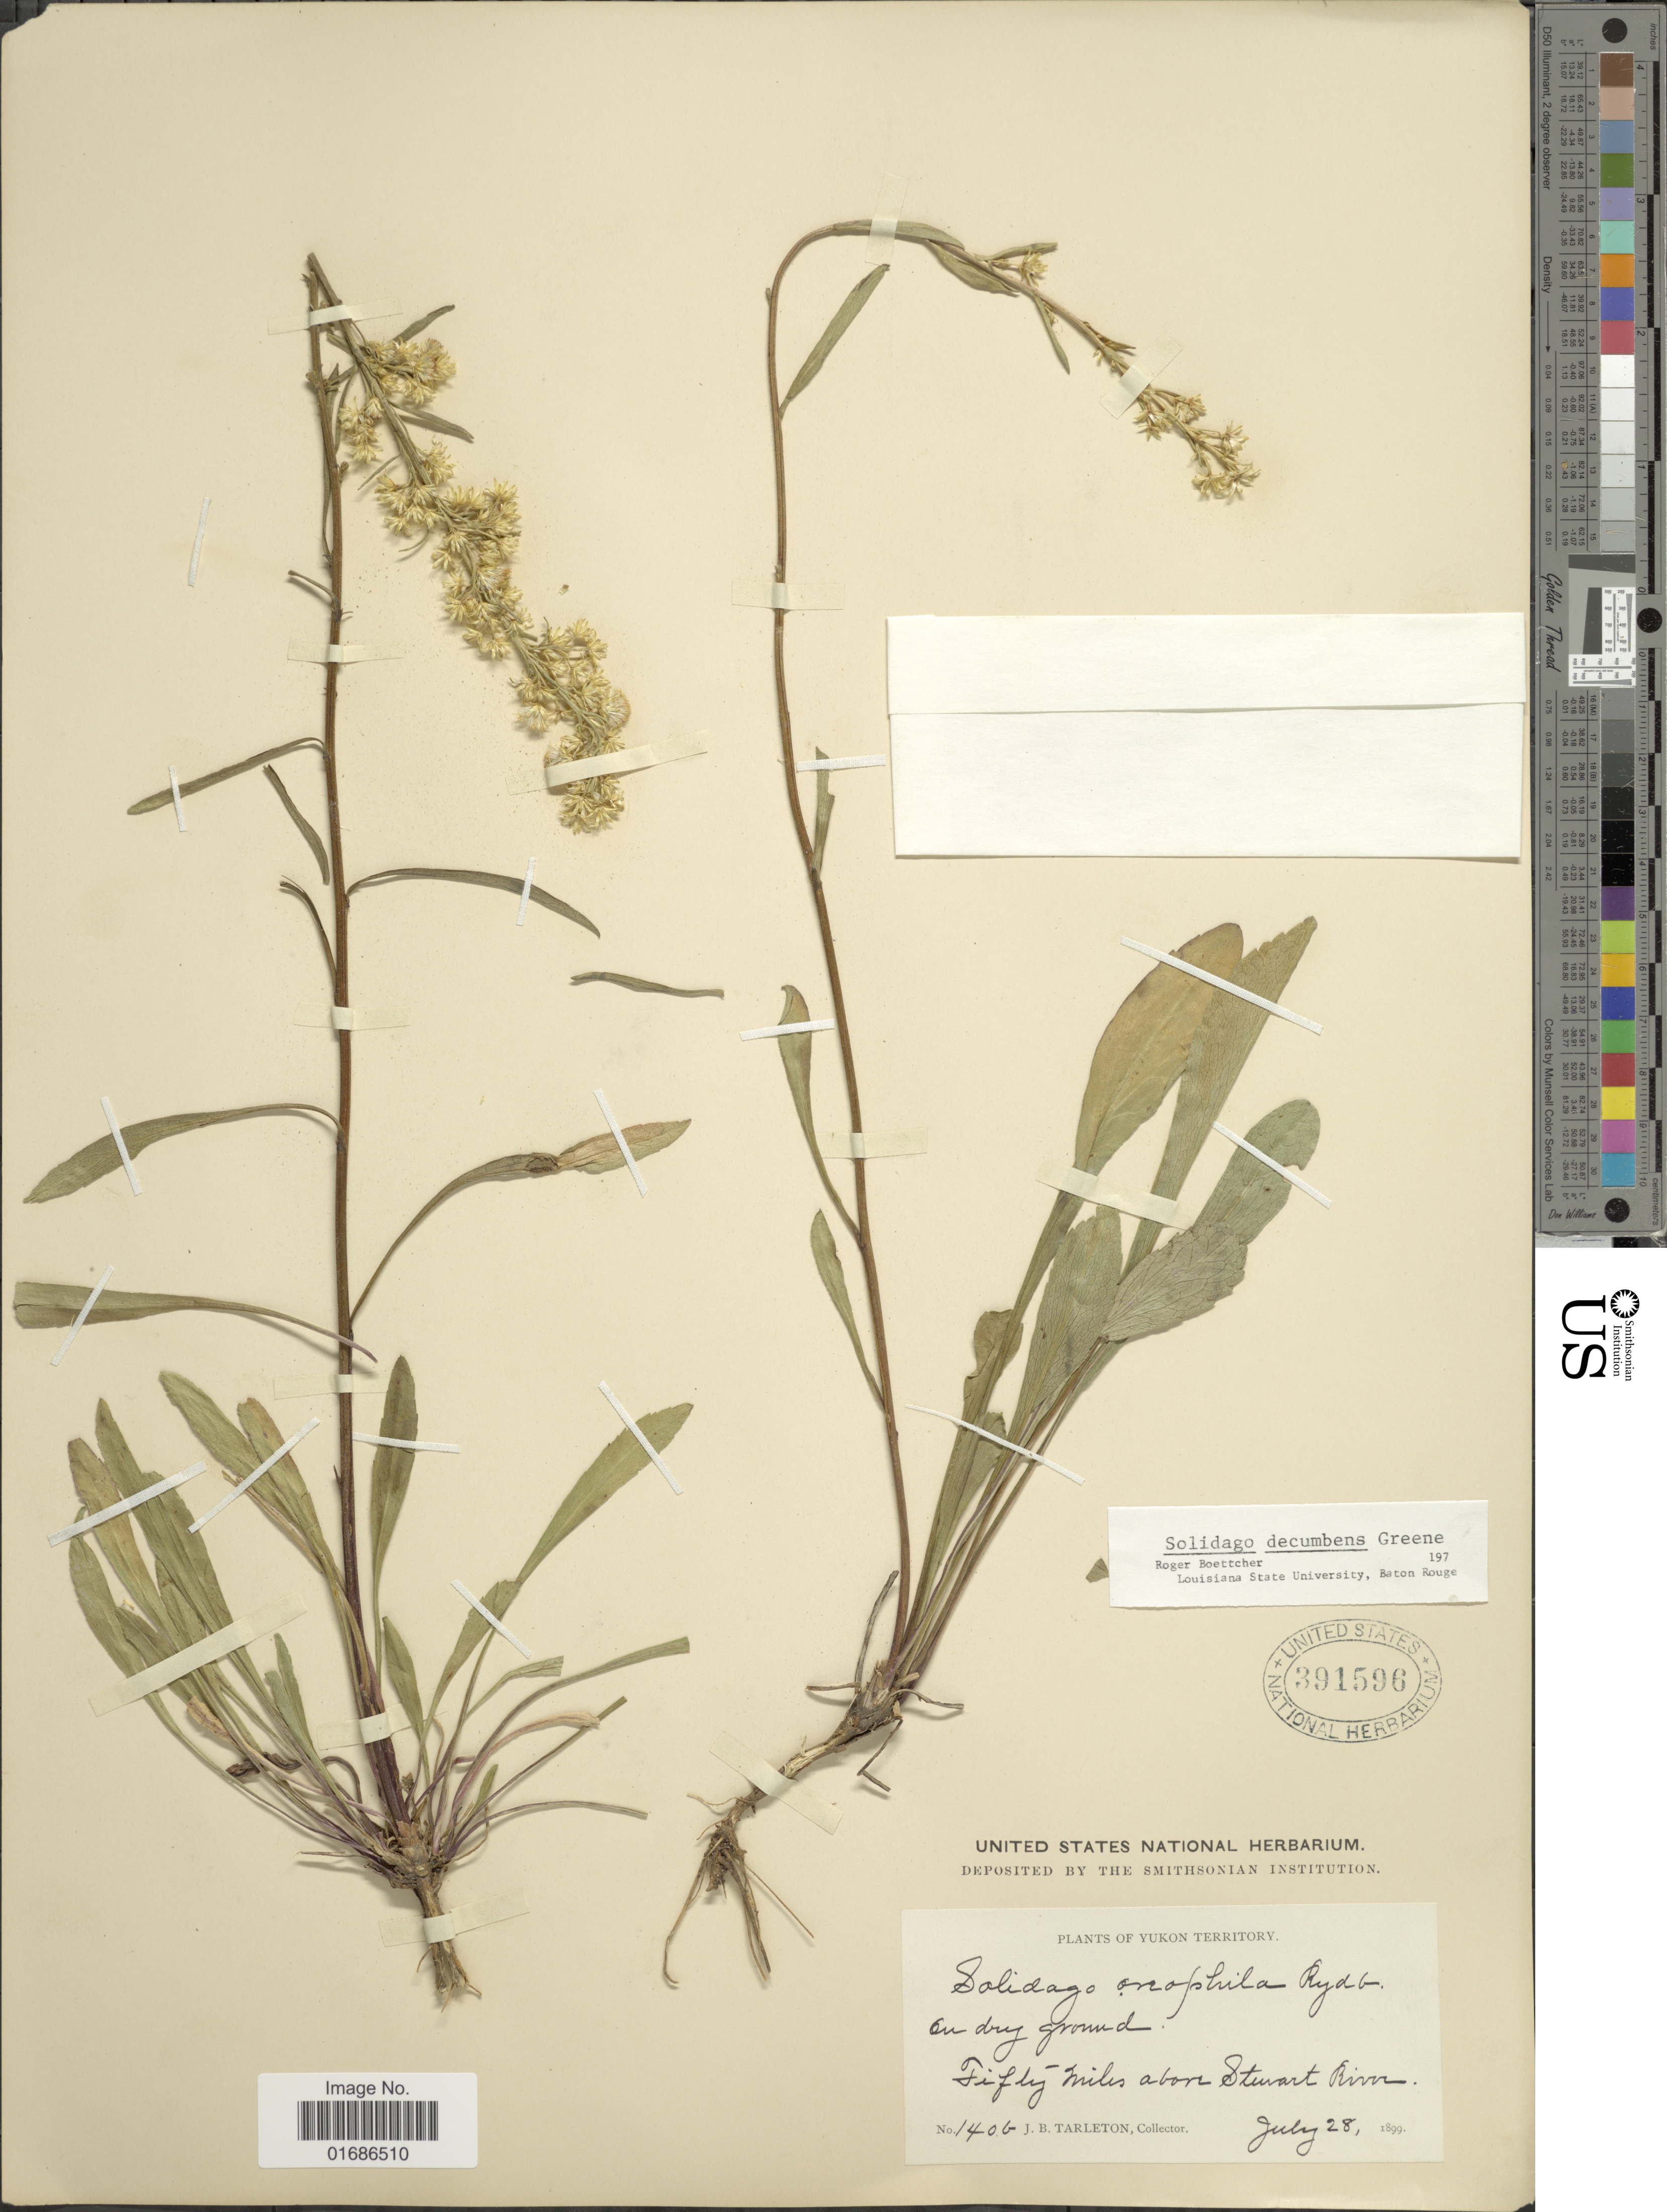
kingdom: Plantae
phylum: Tracheophyta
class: Magnoliopsida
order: Asterales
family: Asteraceae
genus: Solidago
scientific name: Solidago decumbens var. oreophila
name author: (Rydb.) Fernald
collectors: J. Tarleton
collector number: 140b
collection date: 1899-07-28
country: Canada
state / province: Yukon Territory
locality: On dry ground, Fifty miles above Stuart River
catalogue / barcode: US 391596